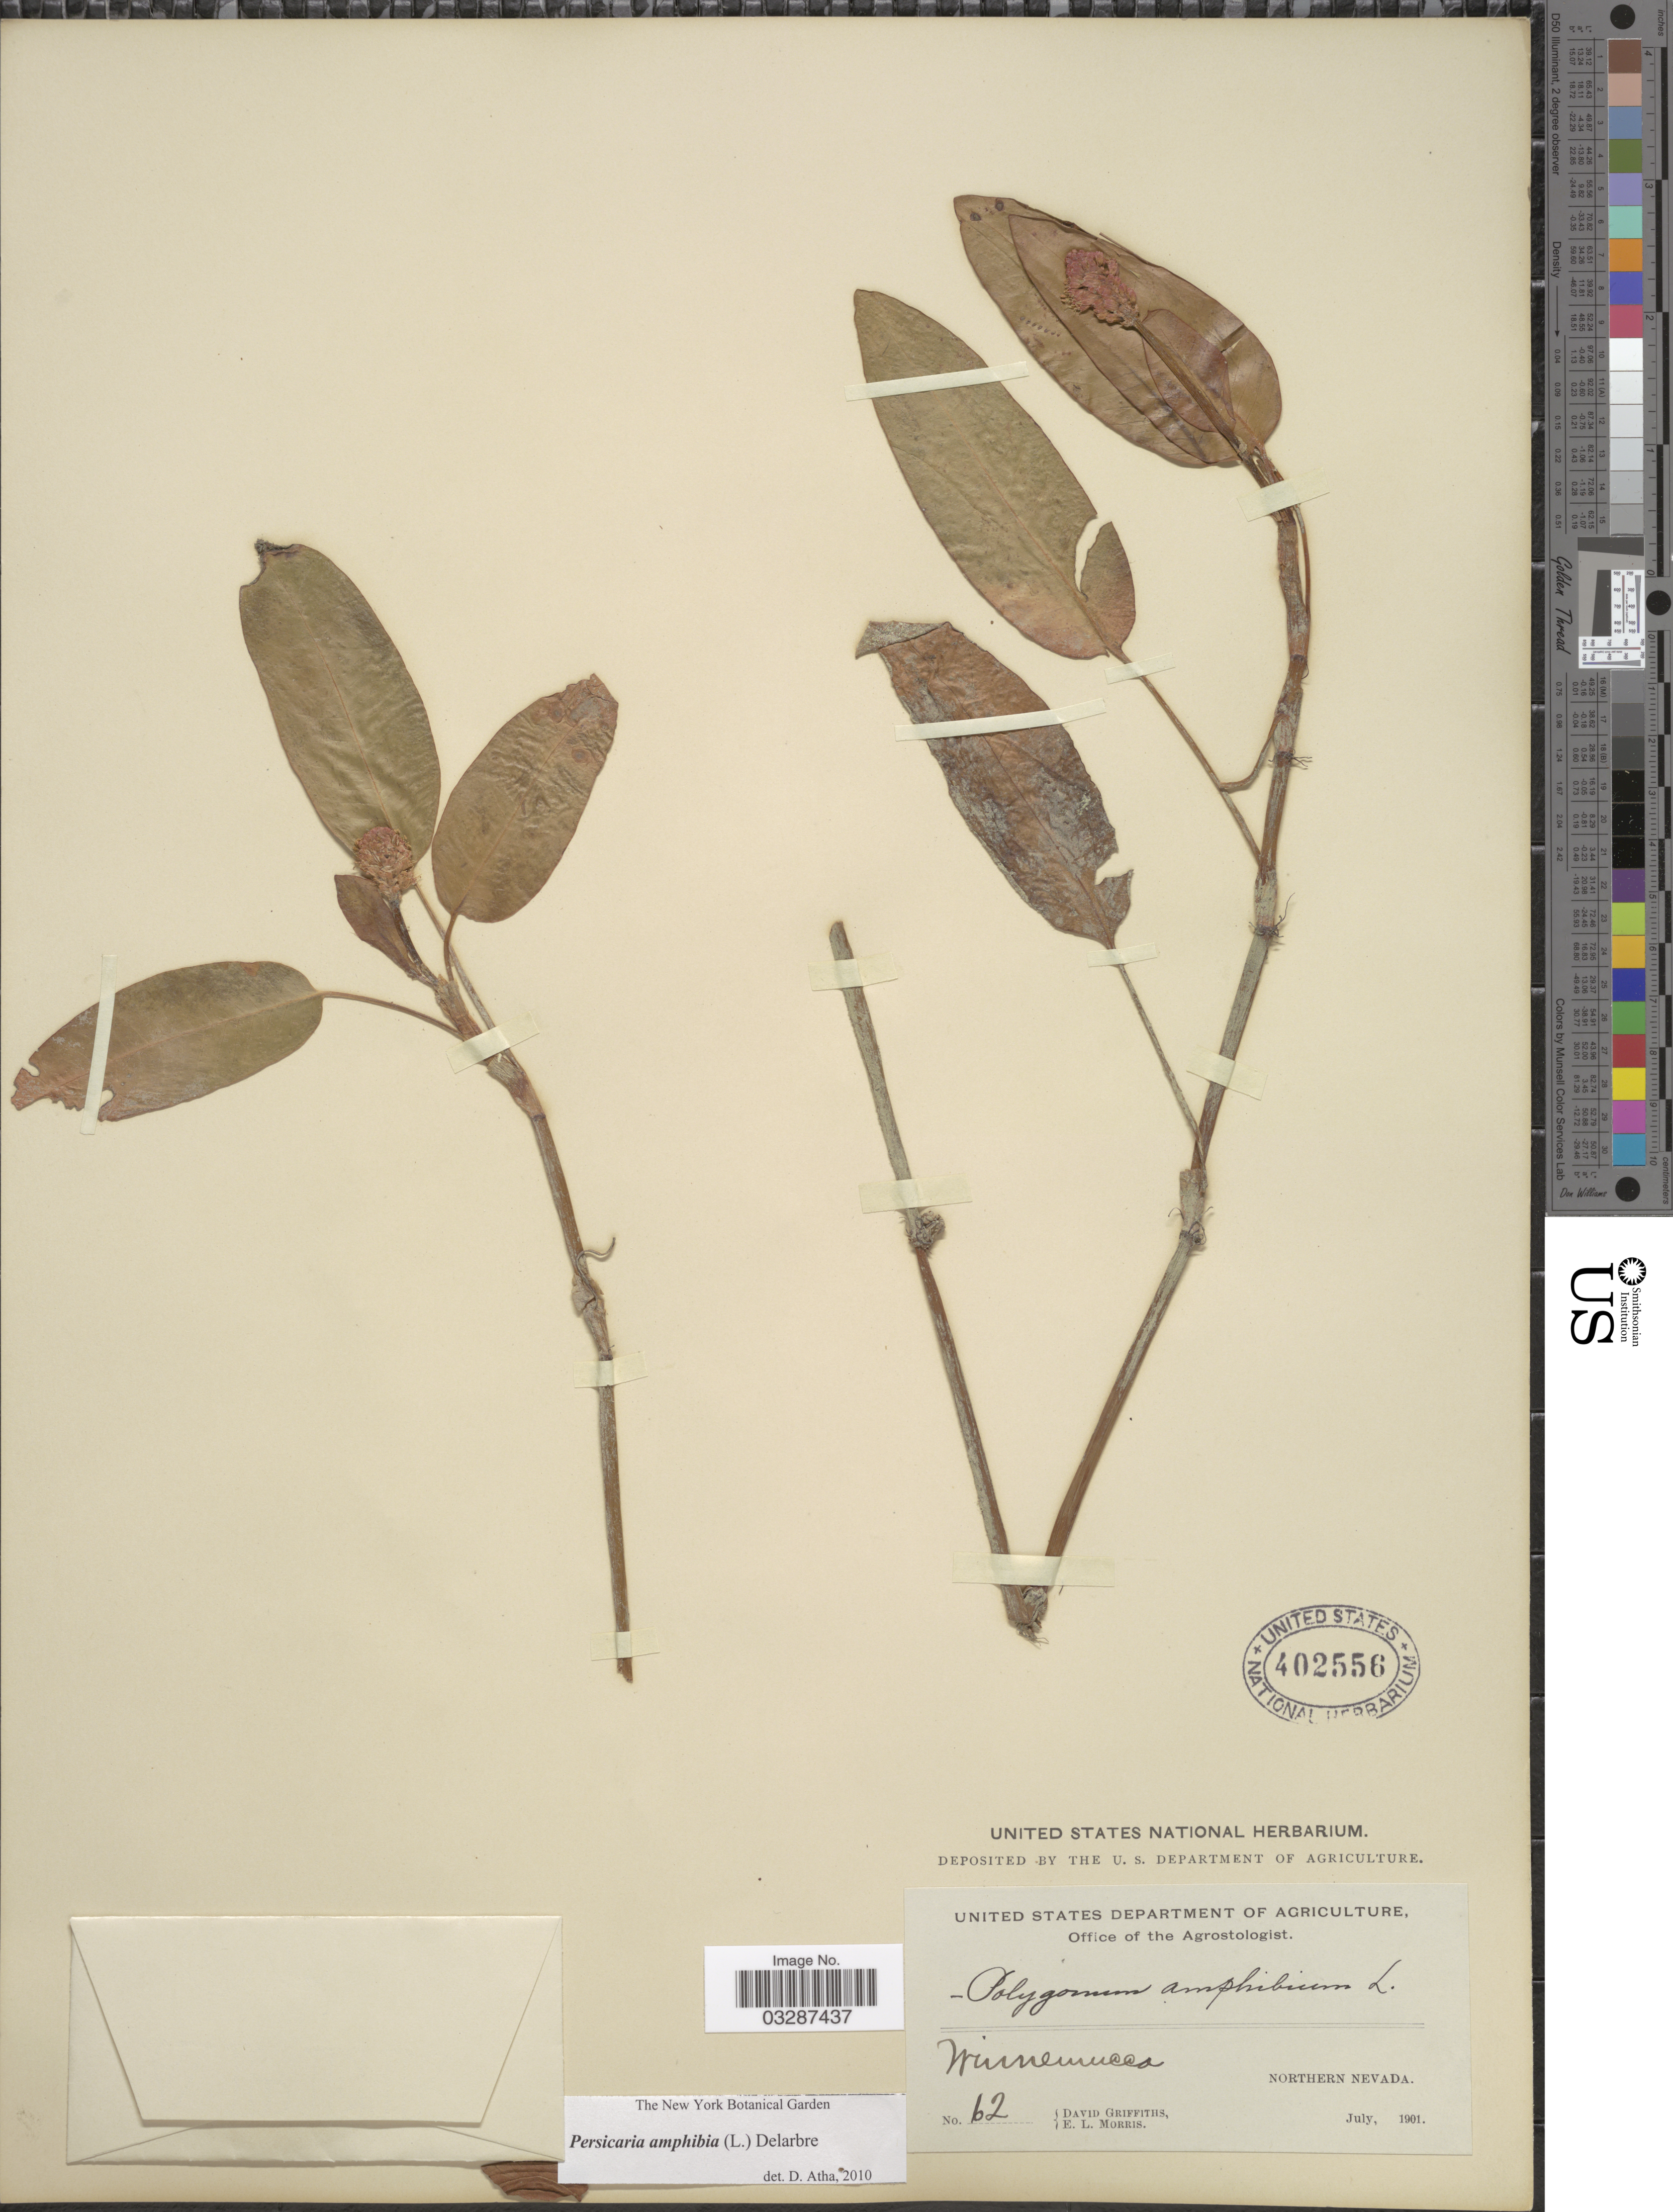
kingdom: Plantae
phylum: Tracheophyta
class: Magnoliopsida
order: Caryophyllales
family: Polygonaceae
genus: Persicaria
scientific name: Persicaria amphibia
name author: (L.) Delarbre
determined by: Atha, D. E.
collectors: D. Griffiths & E. Morris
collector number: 62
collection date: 1901-07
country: United States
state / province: Nevada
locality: Winnemucca. Northern Nevada.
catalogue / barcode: US 402556